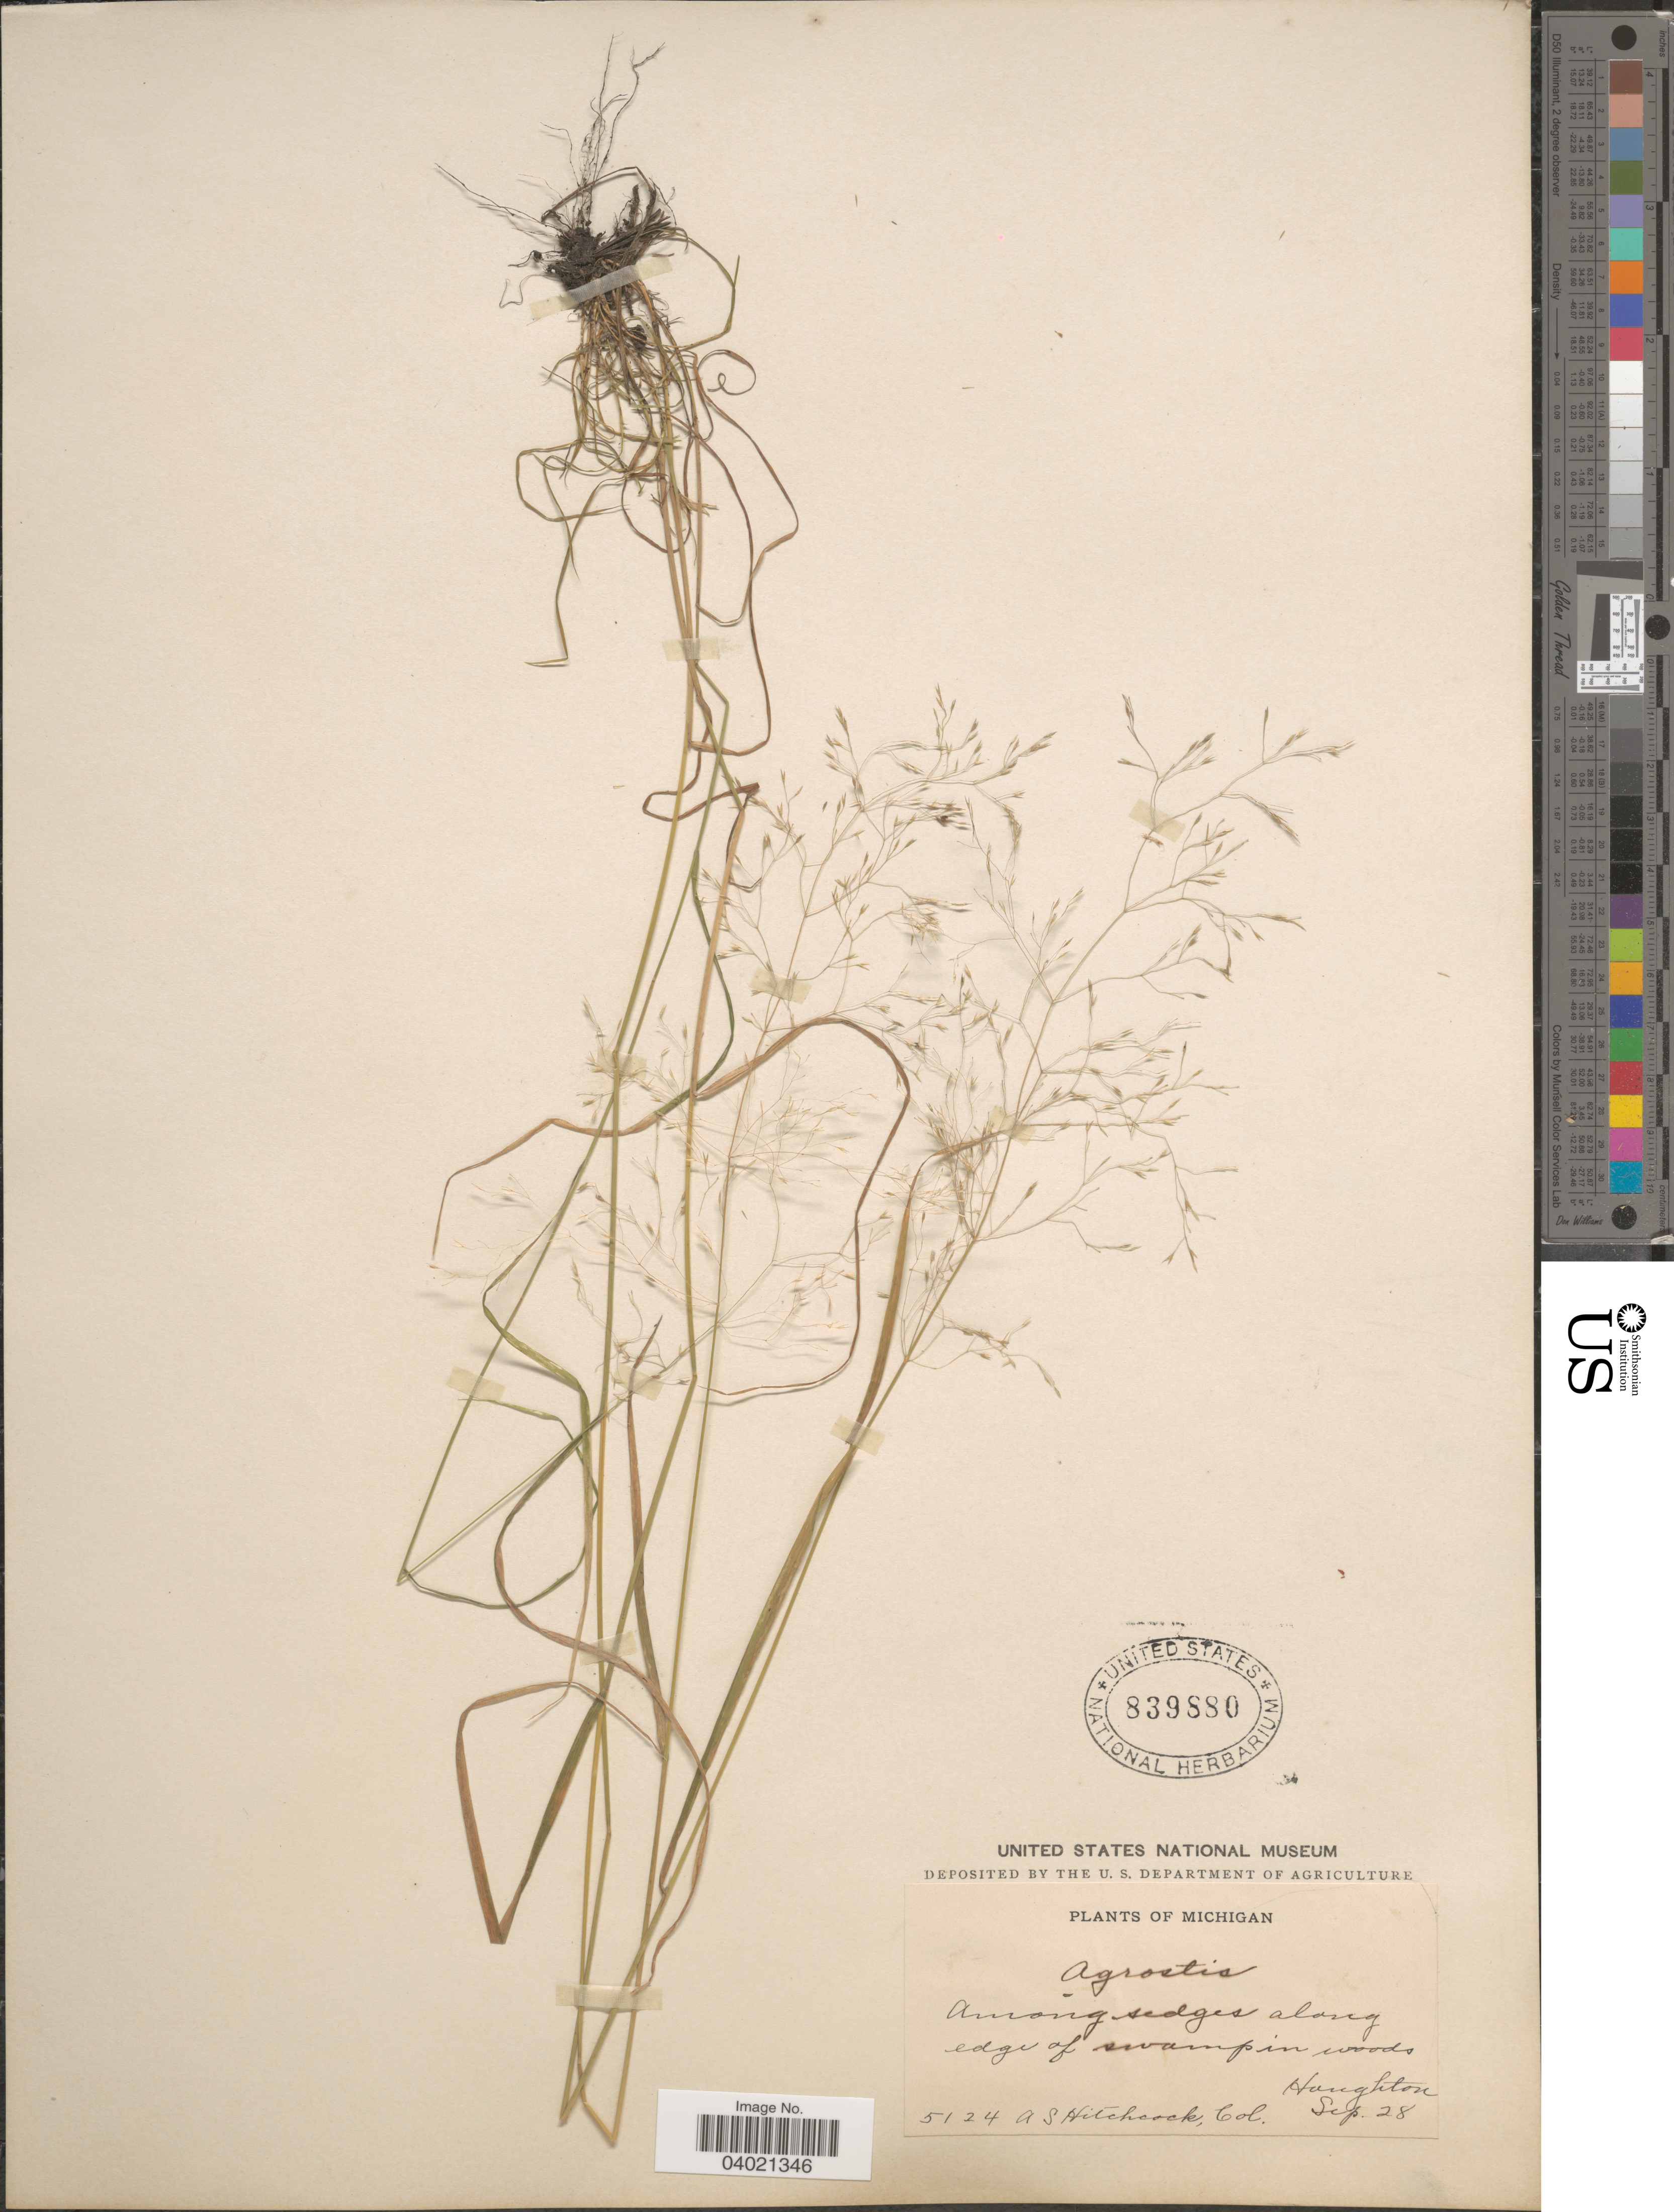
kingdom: Plantae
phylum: Tracheophyta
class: Liliopsida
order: Poales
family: Poaceae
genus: Agrostis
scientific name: Agrostis perennans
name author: (Walter) Tuck.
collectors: A. S. Hitchcock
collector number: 5124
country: United States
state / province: Michigan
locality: Along edge of swamp in woods. Haughton.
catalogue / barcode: US 839880